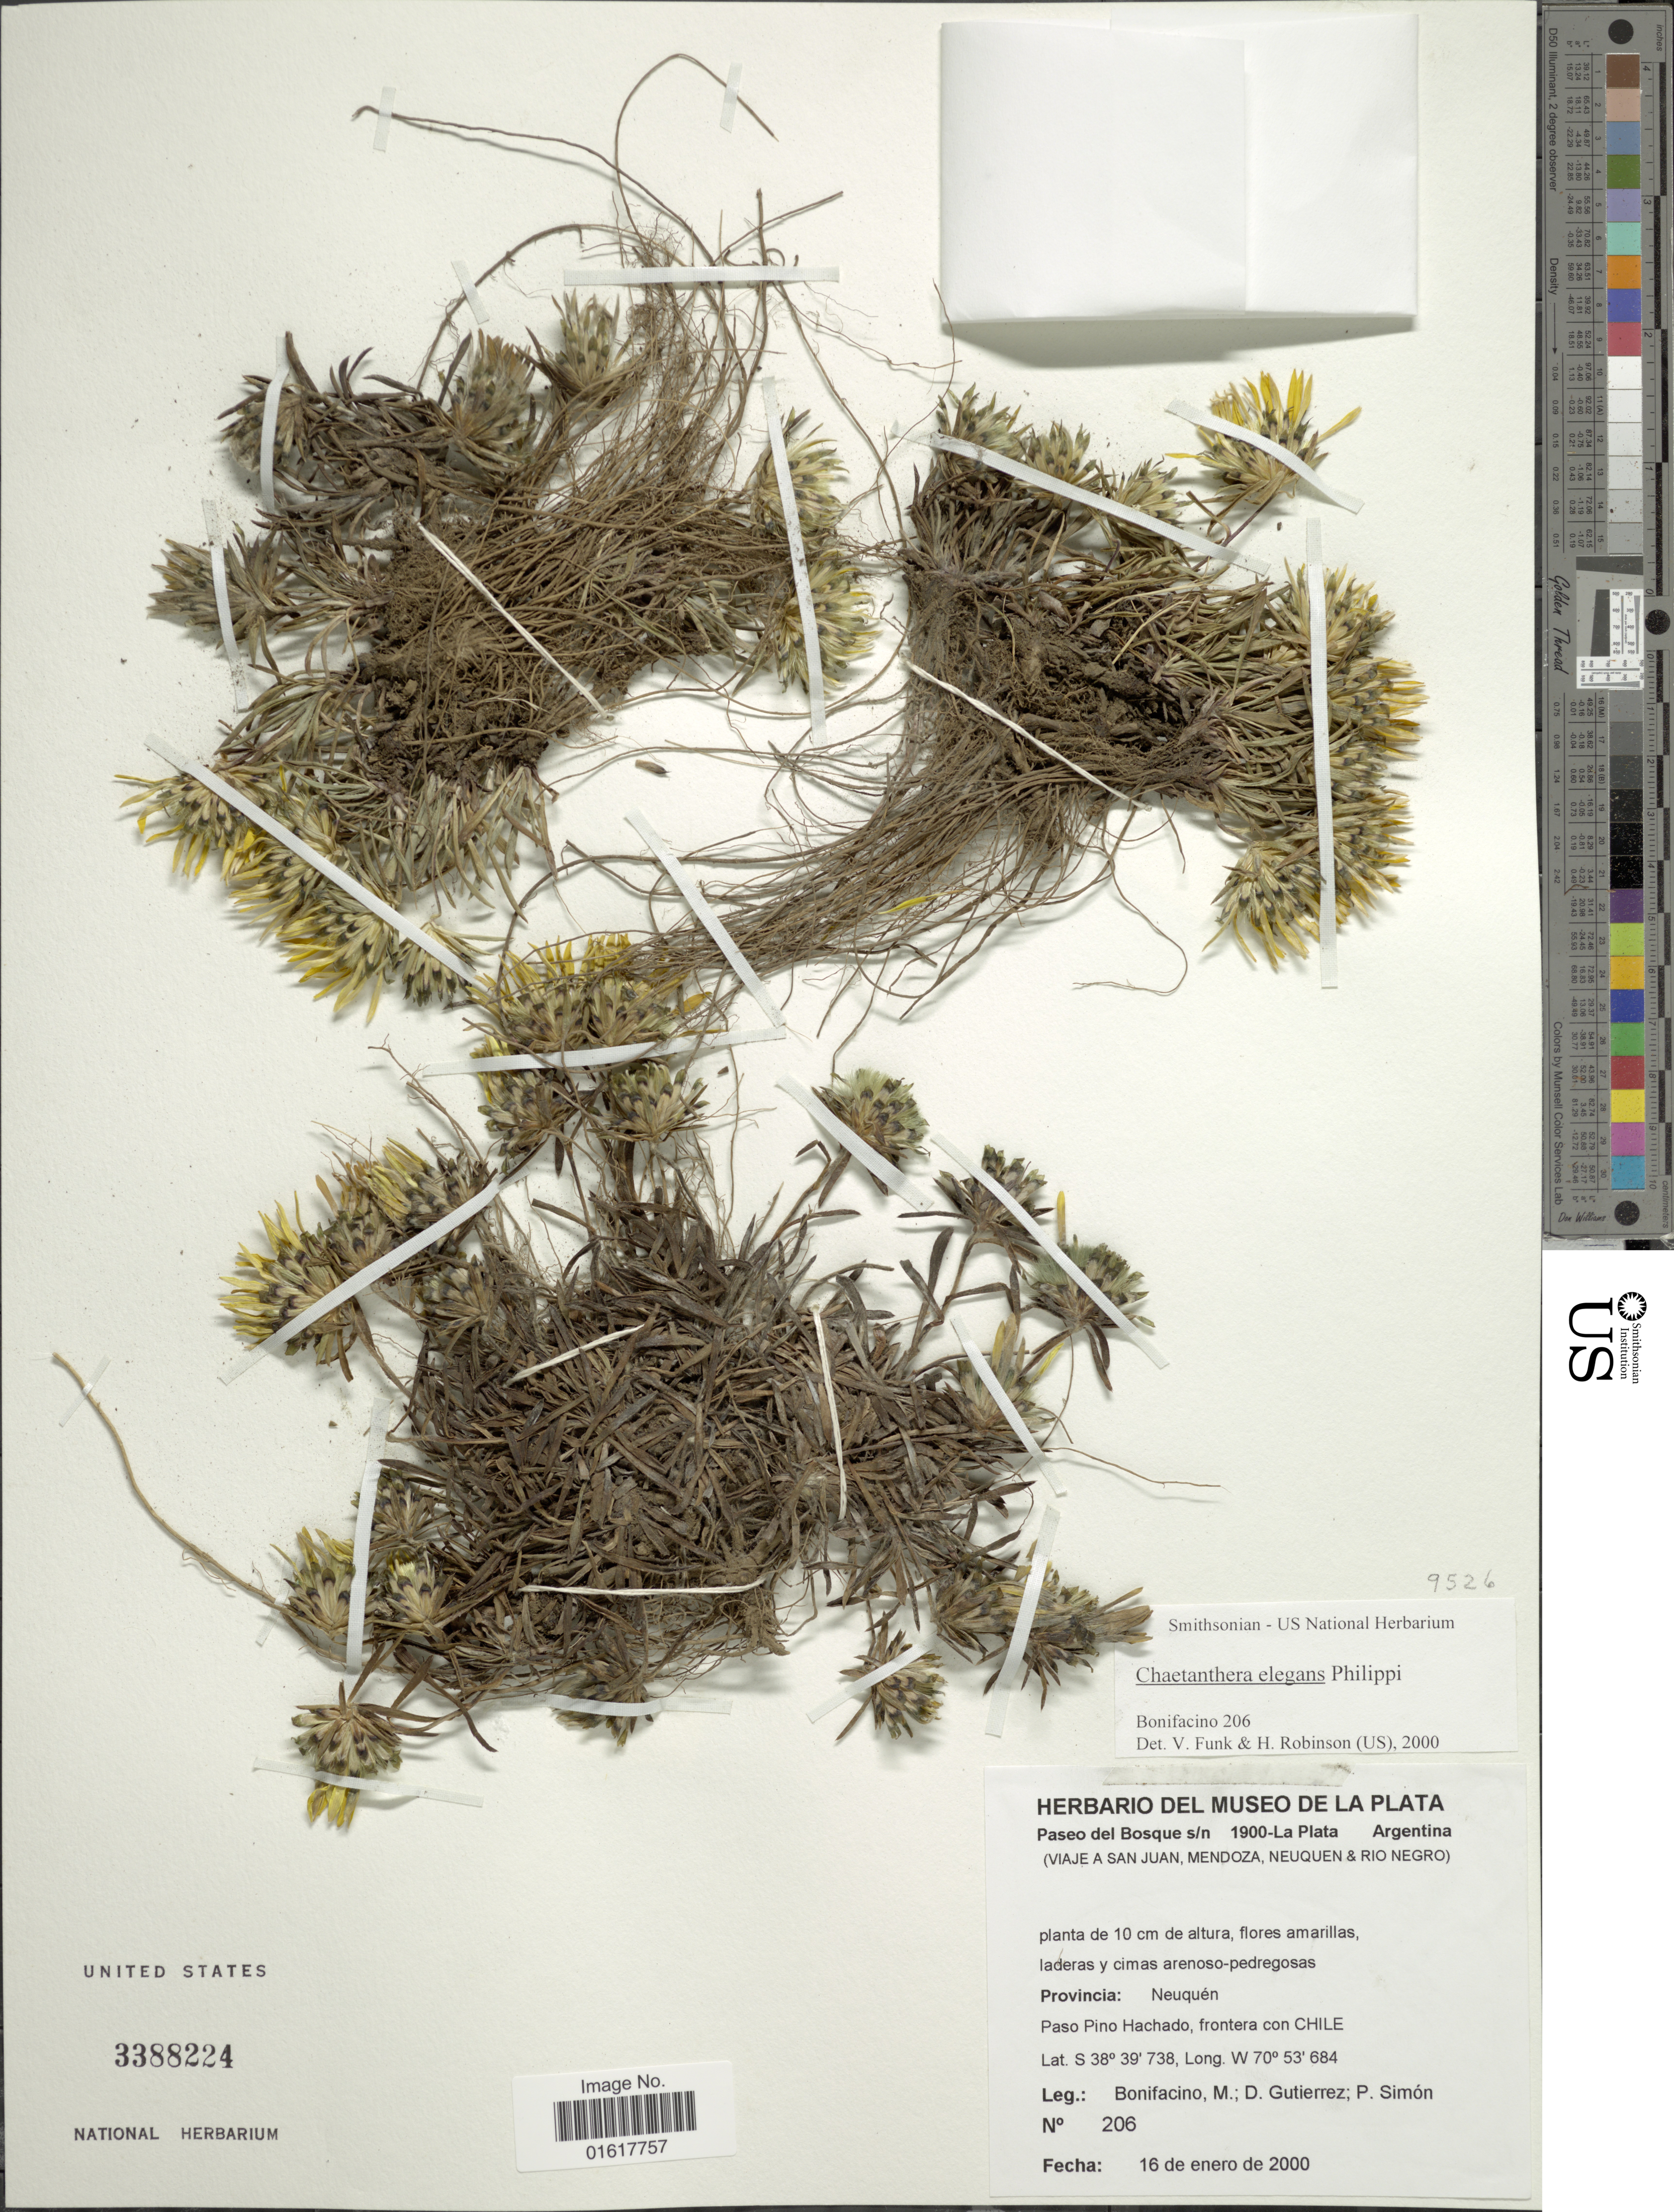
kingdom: Plantae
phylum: Tracheophyta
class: Magnoliopsida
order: Asterales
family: Asteraceae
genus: Chaetanthera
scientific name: Chaetanthera elegans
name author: Phil.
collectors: M. Bonifacino, D. G. Gutiérrez & P. Simon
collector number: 0206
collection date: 2000-01-16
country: Argentina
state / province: Neuquen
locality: Paso Pino Hachado, frontera con Chile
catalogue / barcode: US 3388224